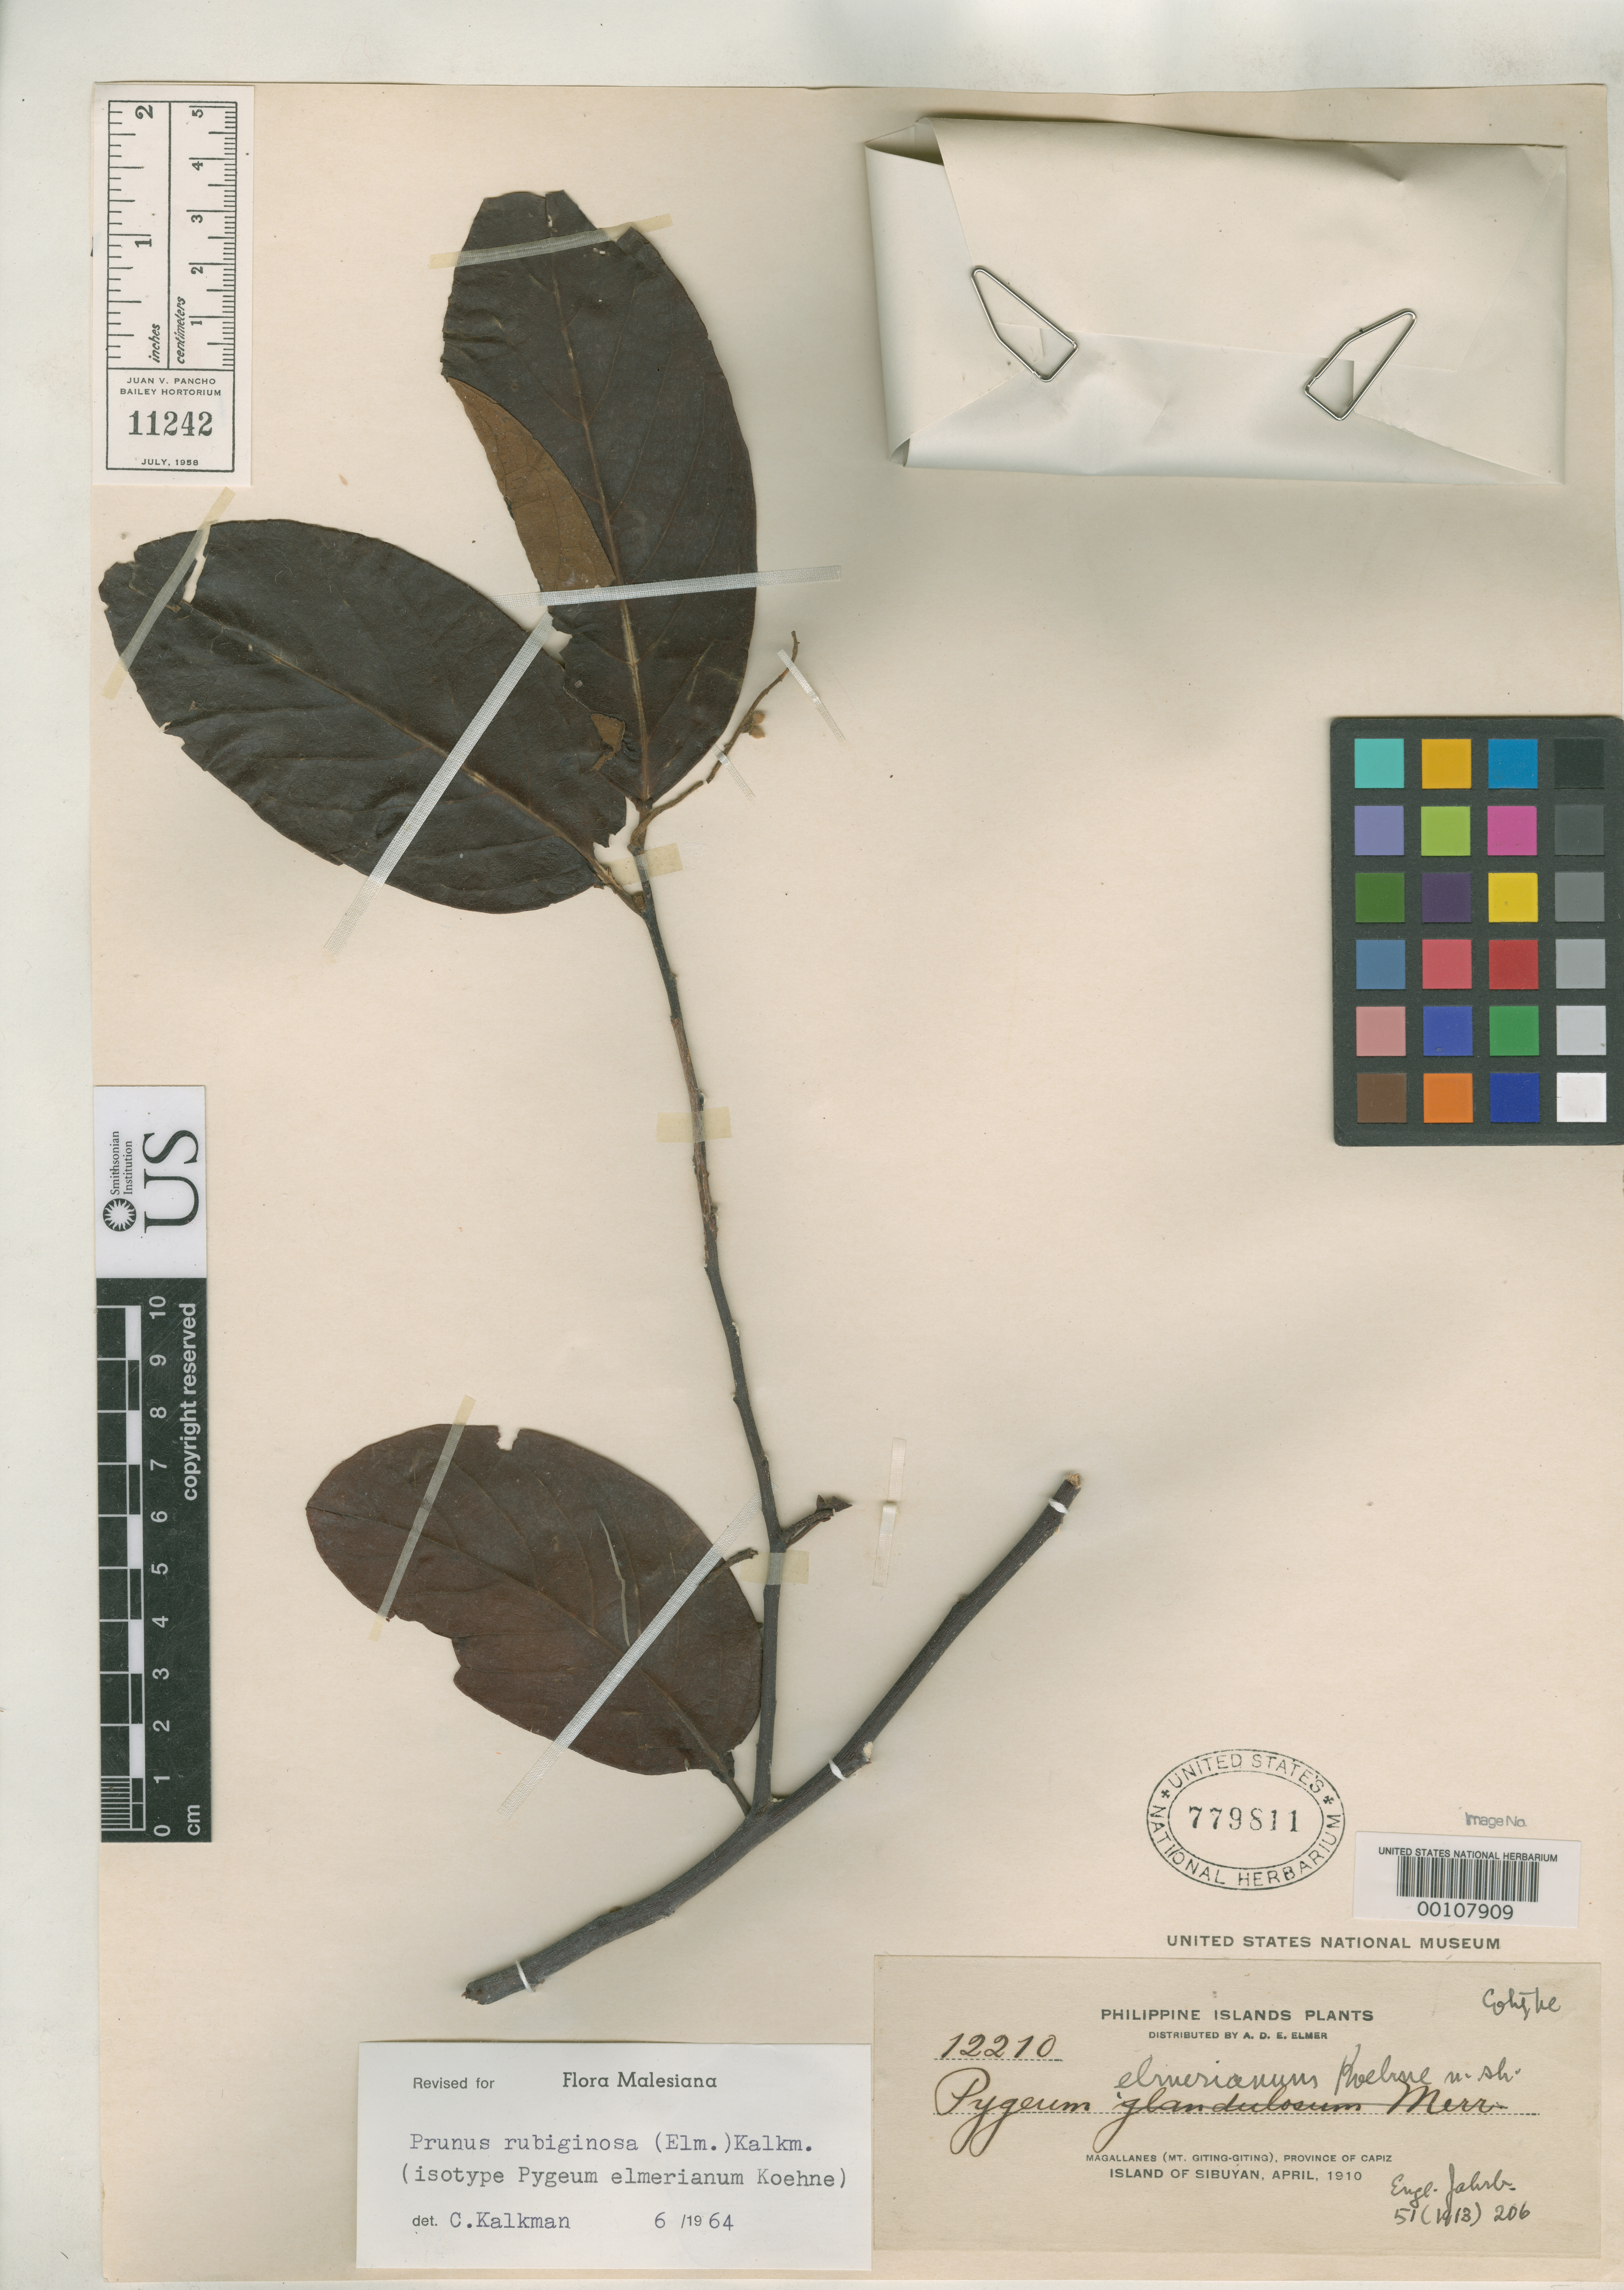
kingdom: Plantae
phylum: Tracheophyta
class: Magnoliopsida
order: Rosales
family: Rosaceae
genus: Pygeum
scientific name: Pygeum elmerianum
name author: Koehne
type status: Isotype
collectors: A. D. E. Elmer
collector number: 12210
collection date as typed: Apr 1910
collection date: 1910-04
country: Philippines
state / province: Mimaropa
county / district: Romblon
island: Sibuyan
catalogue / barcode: US 779811